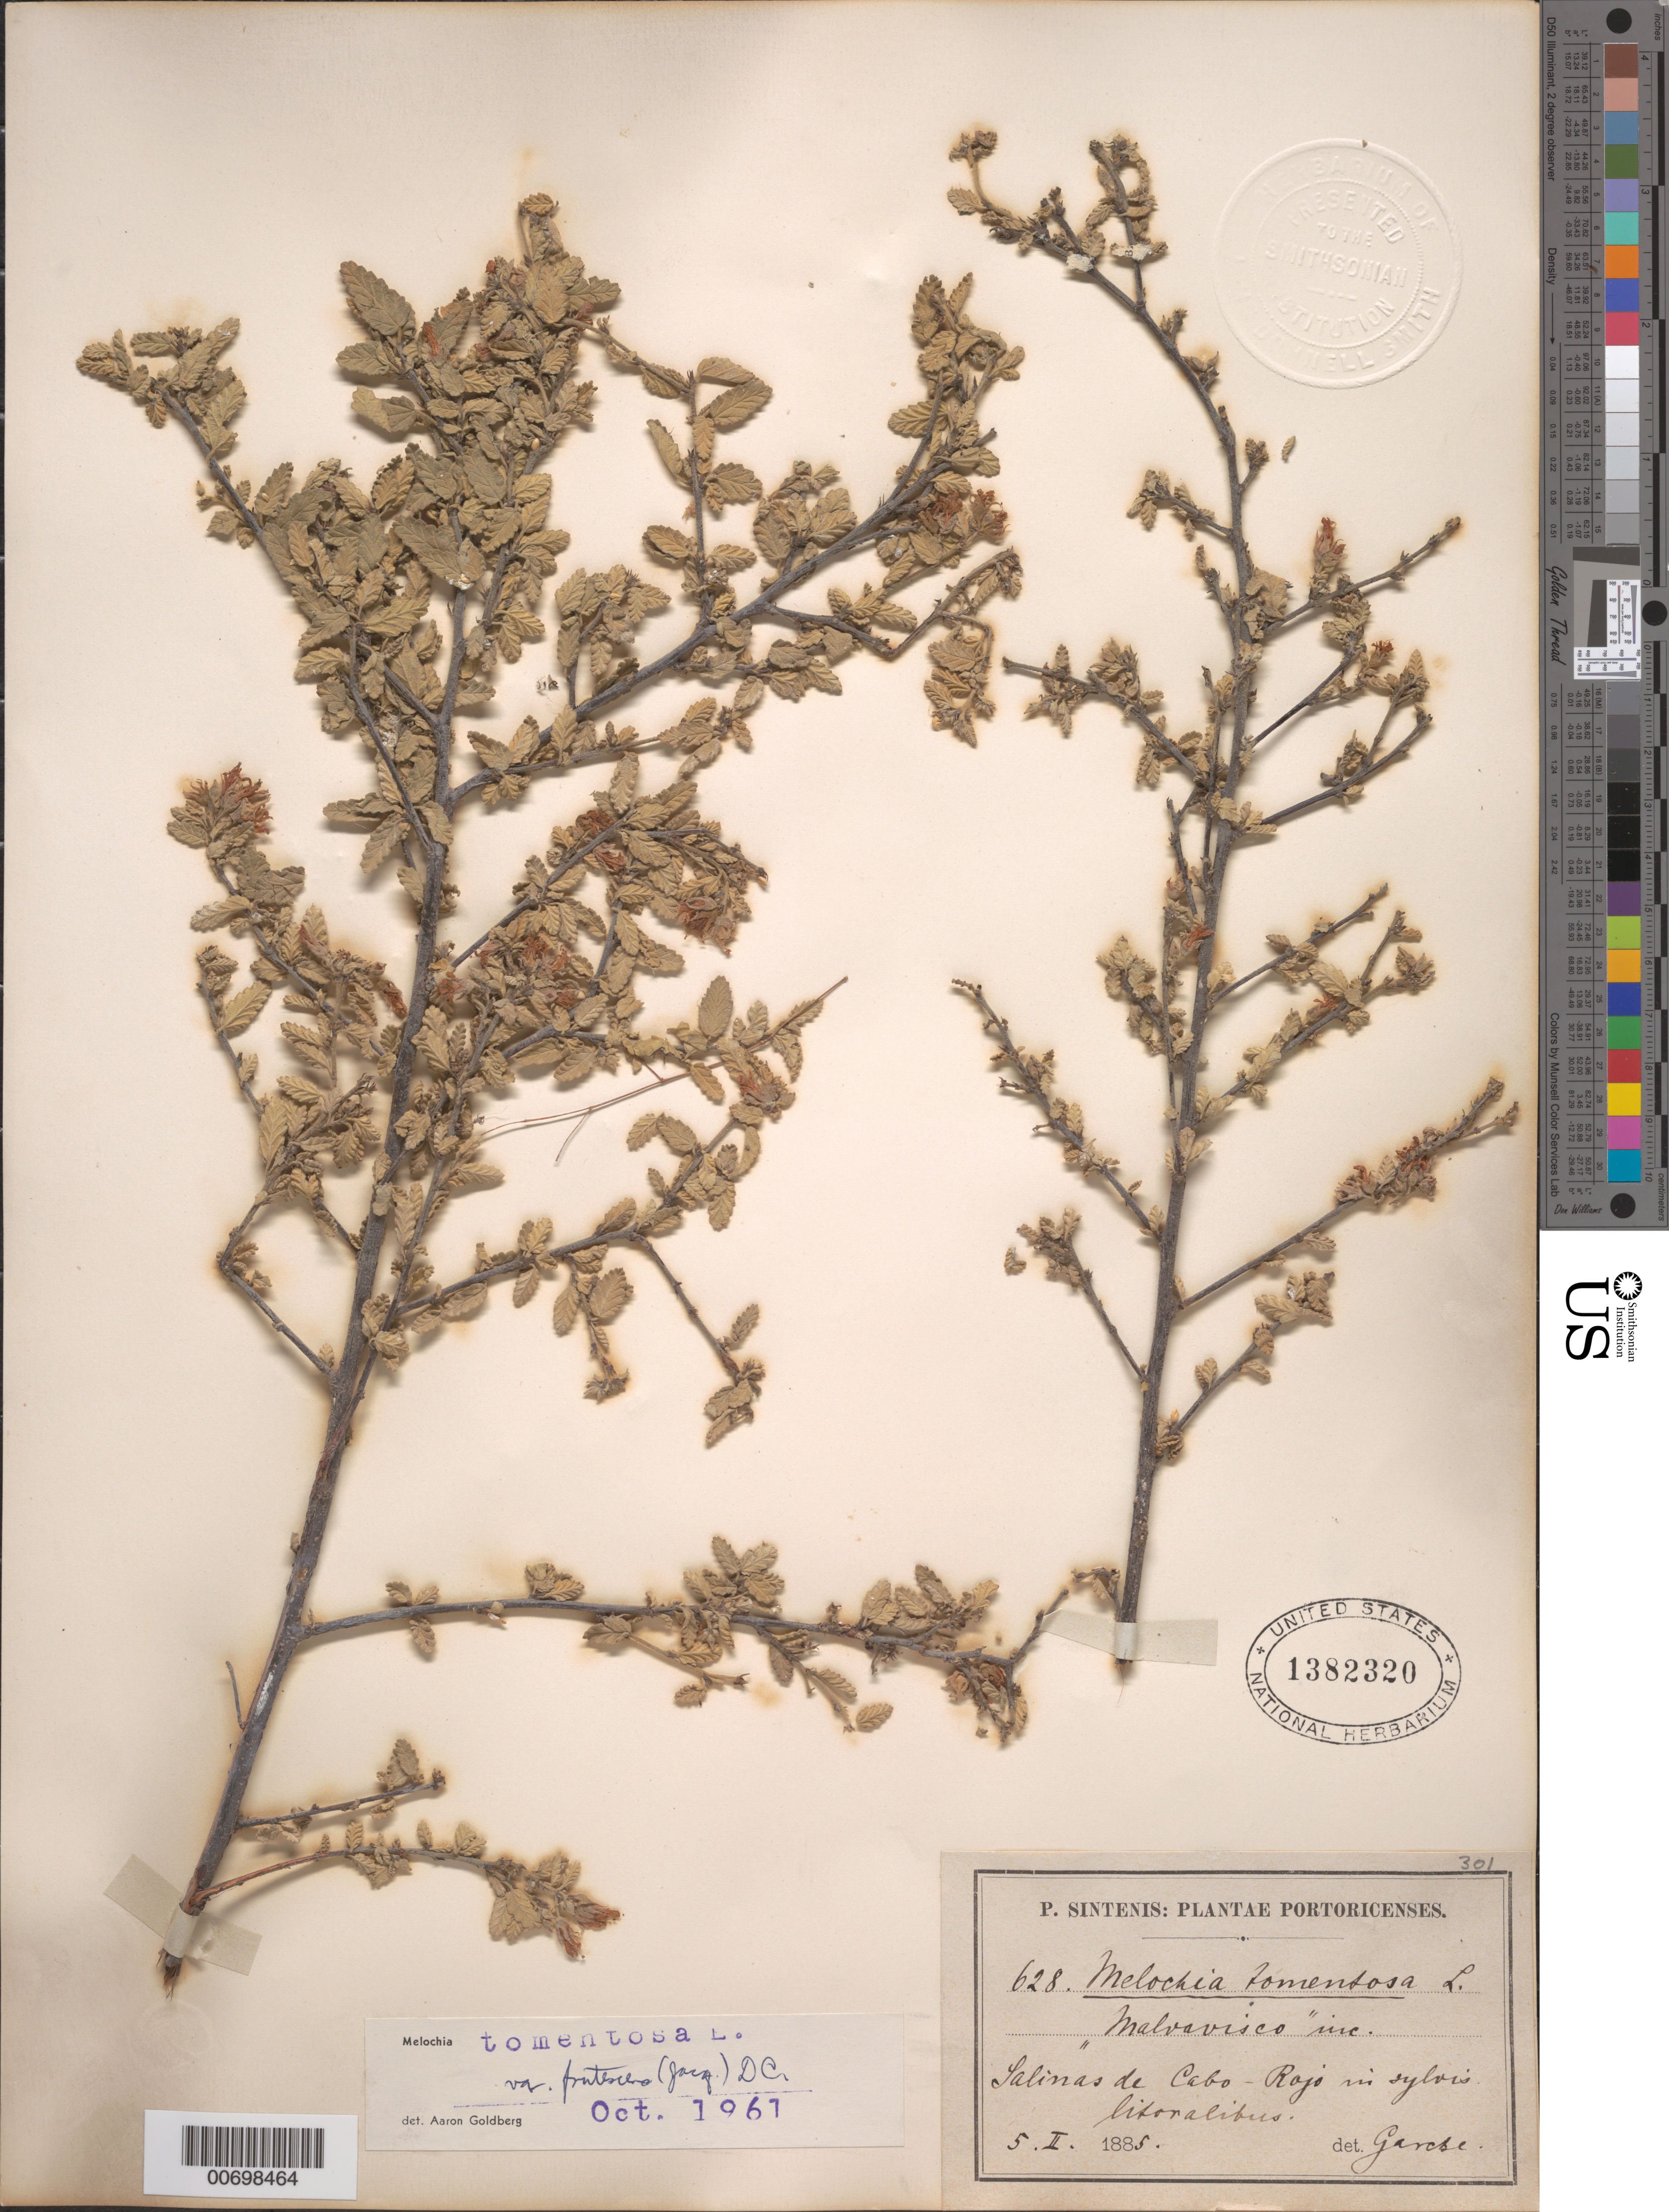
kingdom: Plantae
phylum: Tracheophyta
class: Magnoliopsida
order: Malvales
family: Malvaceae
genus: Melochia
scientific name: Melochia tomentosa var. frutescens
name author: DC.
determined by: Goldberg, Aaron, (US), NMNH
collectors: P. Sintenis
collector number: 628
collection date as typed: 05 Feb 1885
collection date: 1885-02-05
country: Puerto Rico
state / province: Cabo Rojo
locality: Salinas de Cabo Rojo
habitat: In sylvis litoralibus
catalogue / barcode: US 1382320